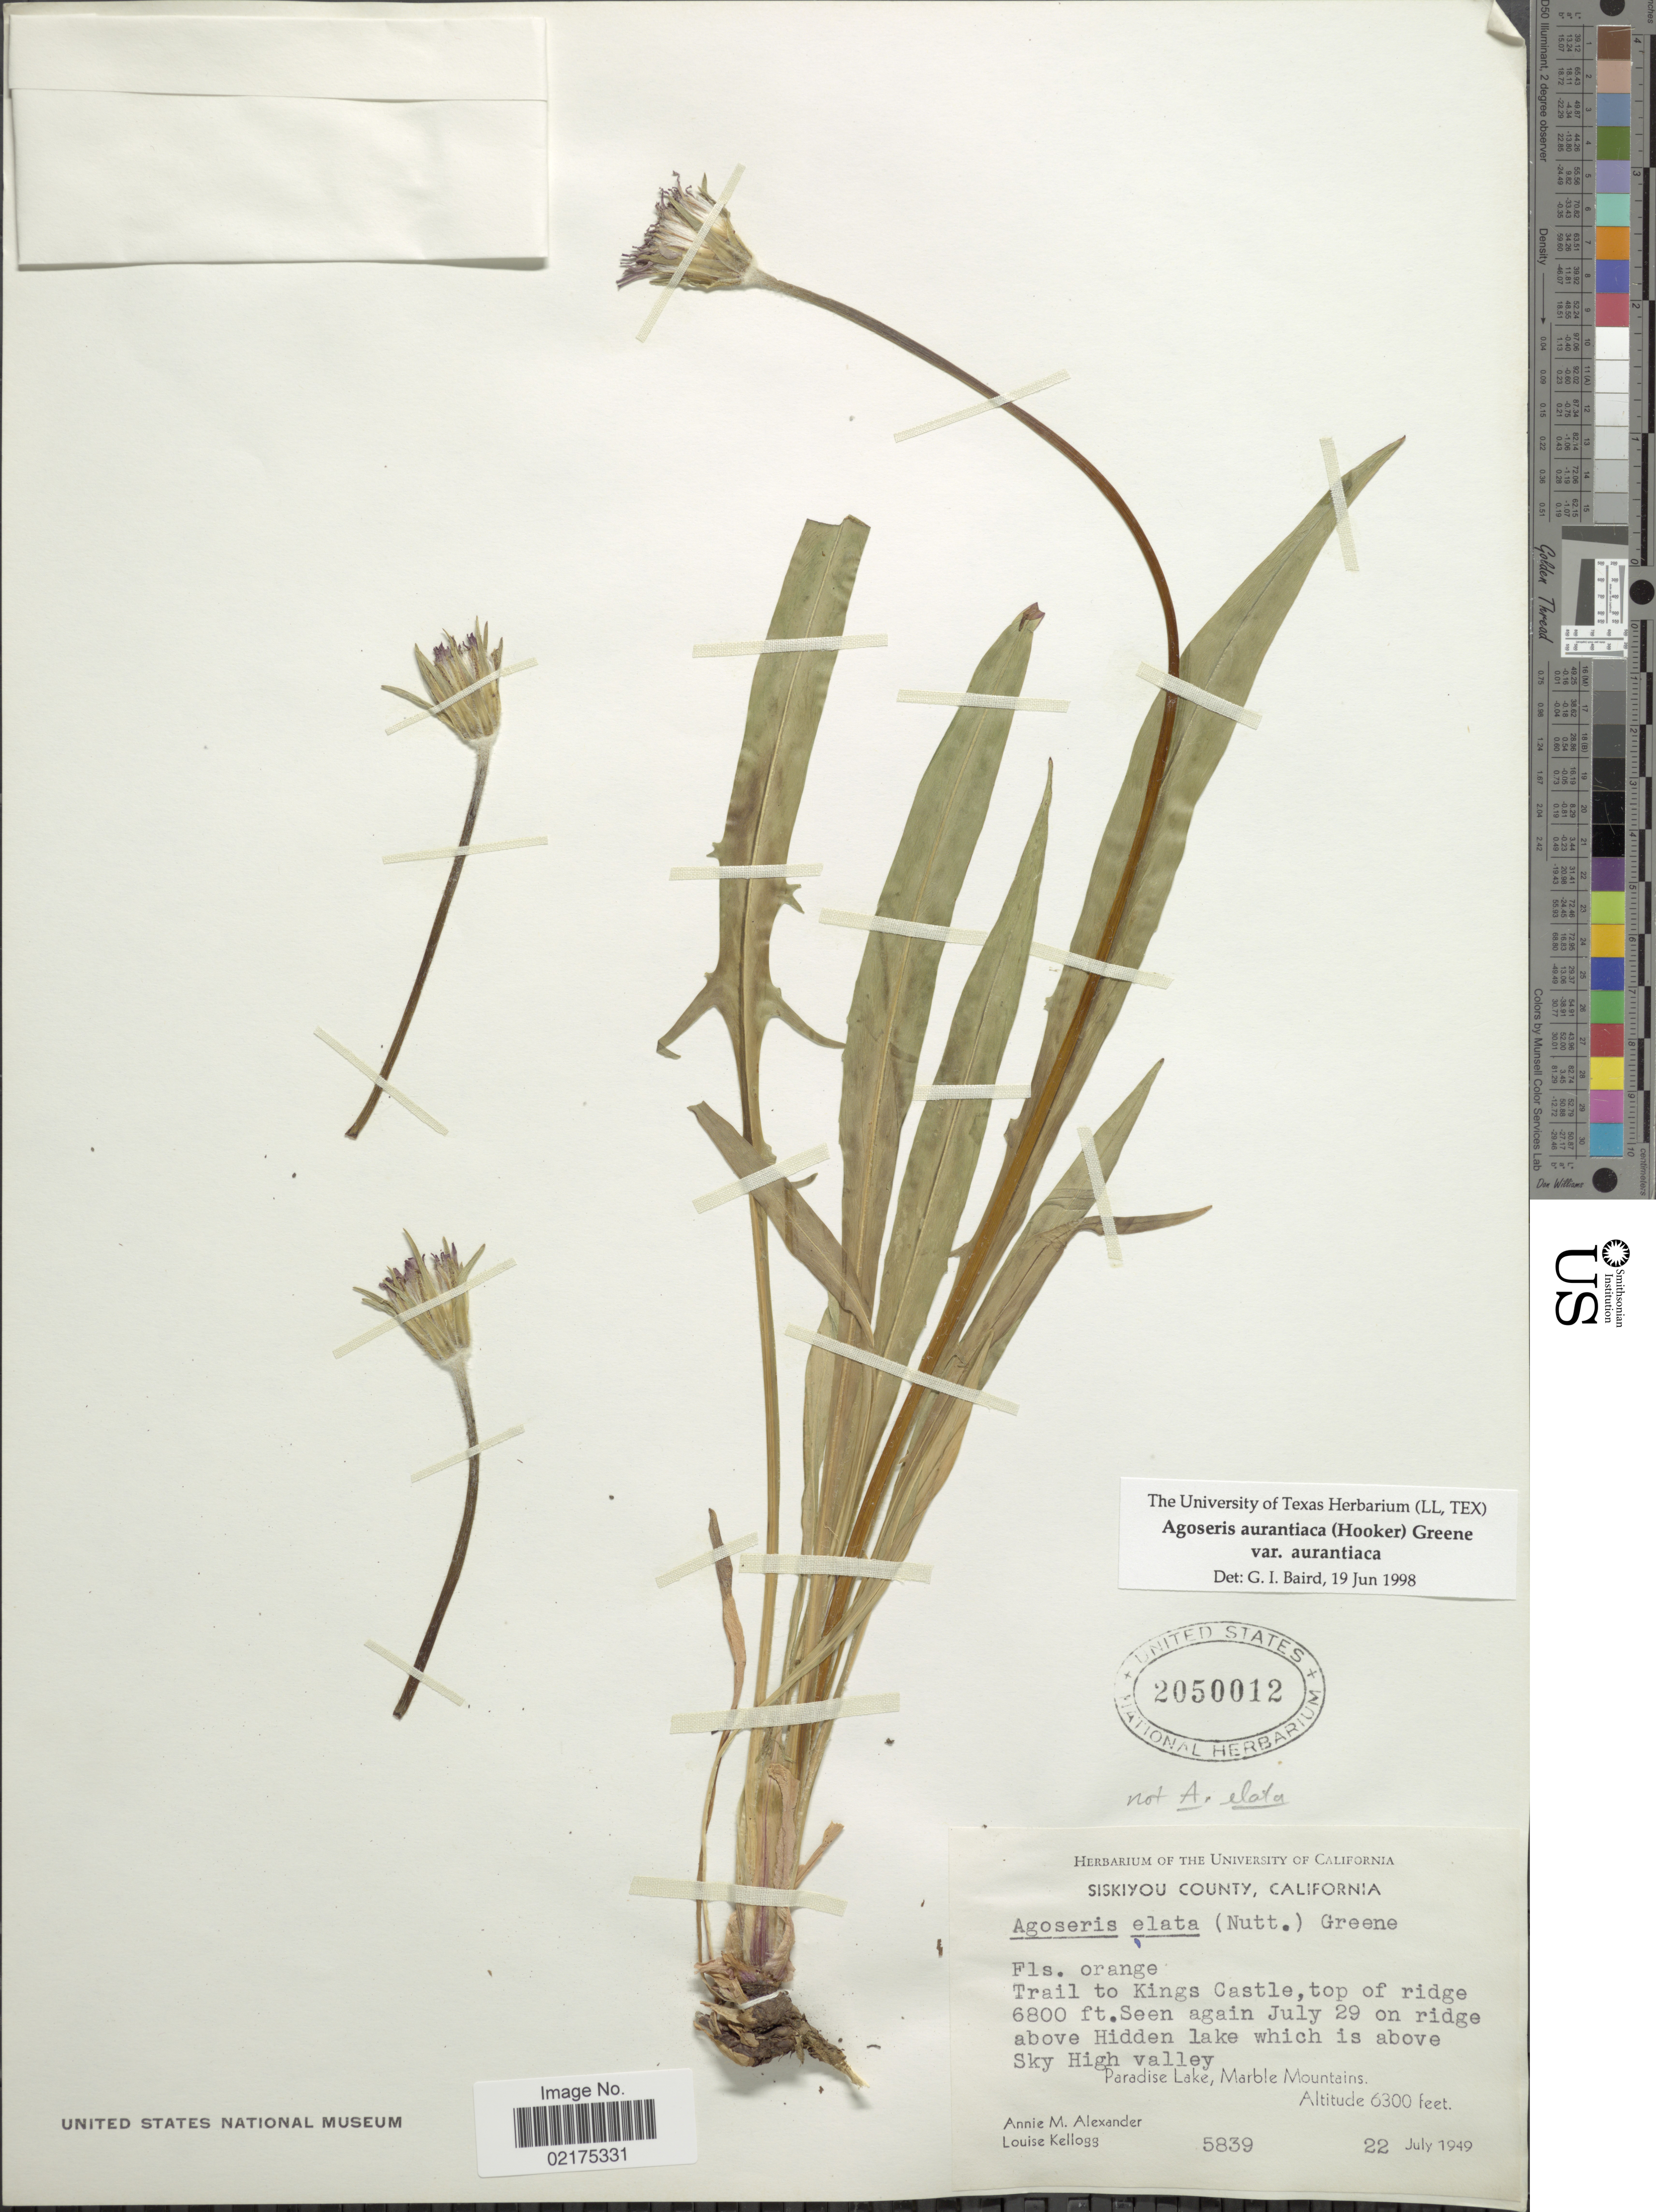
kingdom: Plantae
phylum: Tracheophyta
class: Magnoliopsida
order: Asterales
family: Asteraceae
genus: Agoseris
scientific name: Agoseris aurantiaca var. aurantiaca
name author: (Hook.) Greene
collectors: A. M. Alexander & L. Kellogg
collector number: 5839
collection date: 1949-07-22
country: United States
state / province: California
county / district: Siskiyou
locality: Siskiyou County, Trail to Kings Castle, top of ridge. Ridge above Hidden lake which is above Sky High valley, Paradise Lake, Marble Mountains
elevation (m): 1920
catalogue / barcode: US 2050012